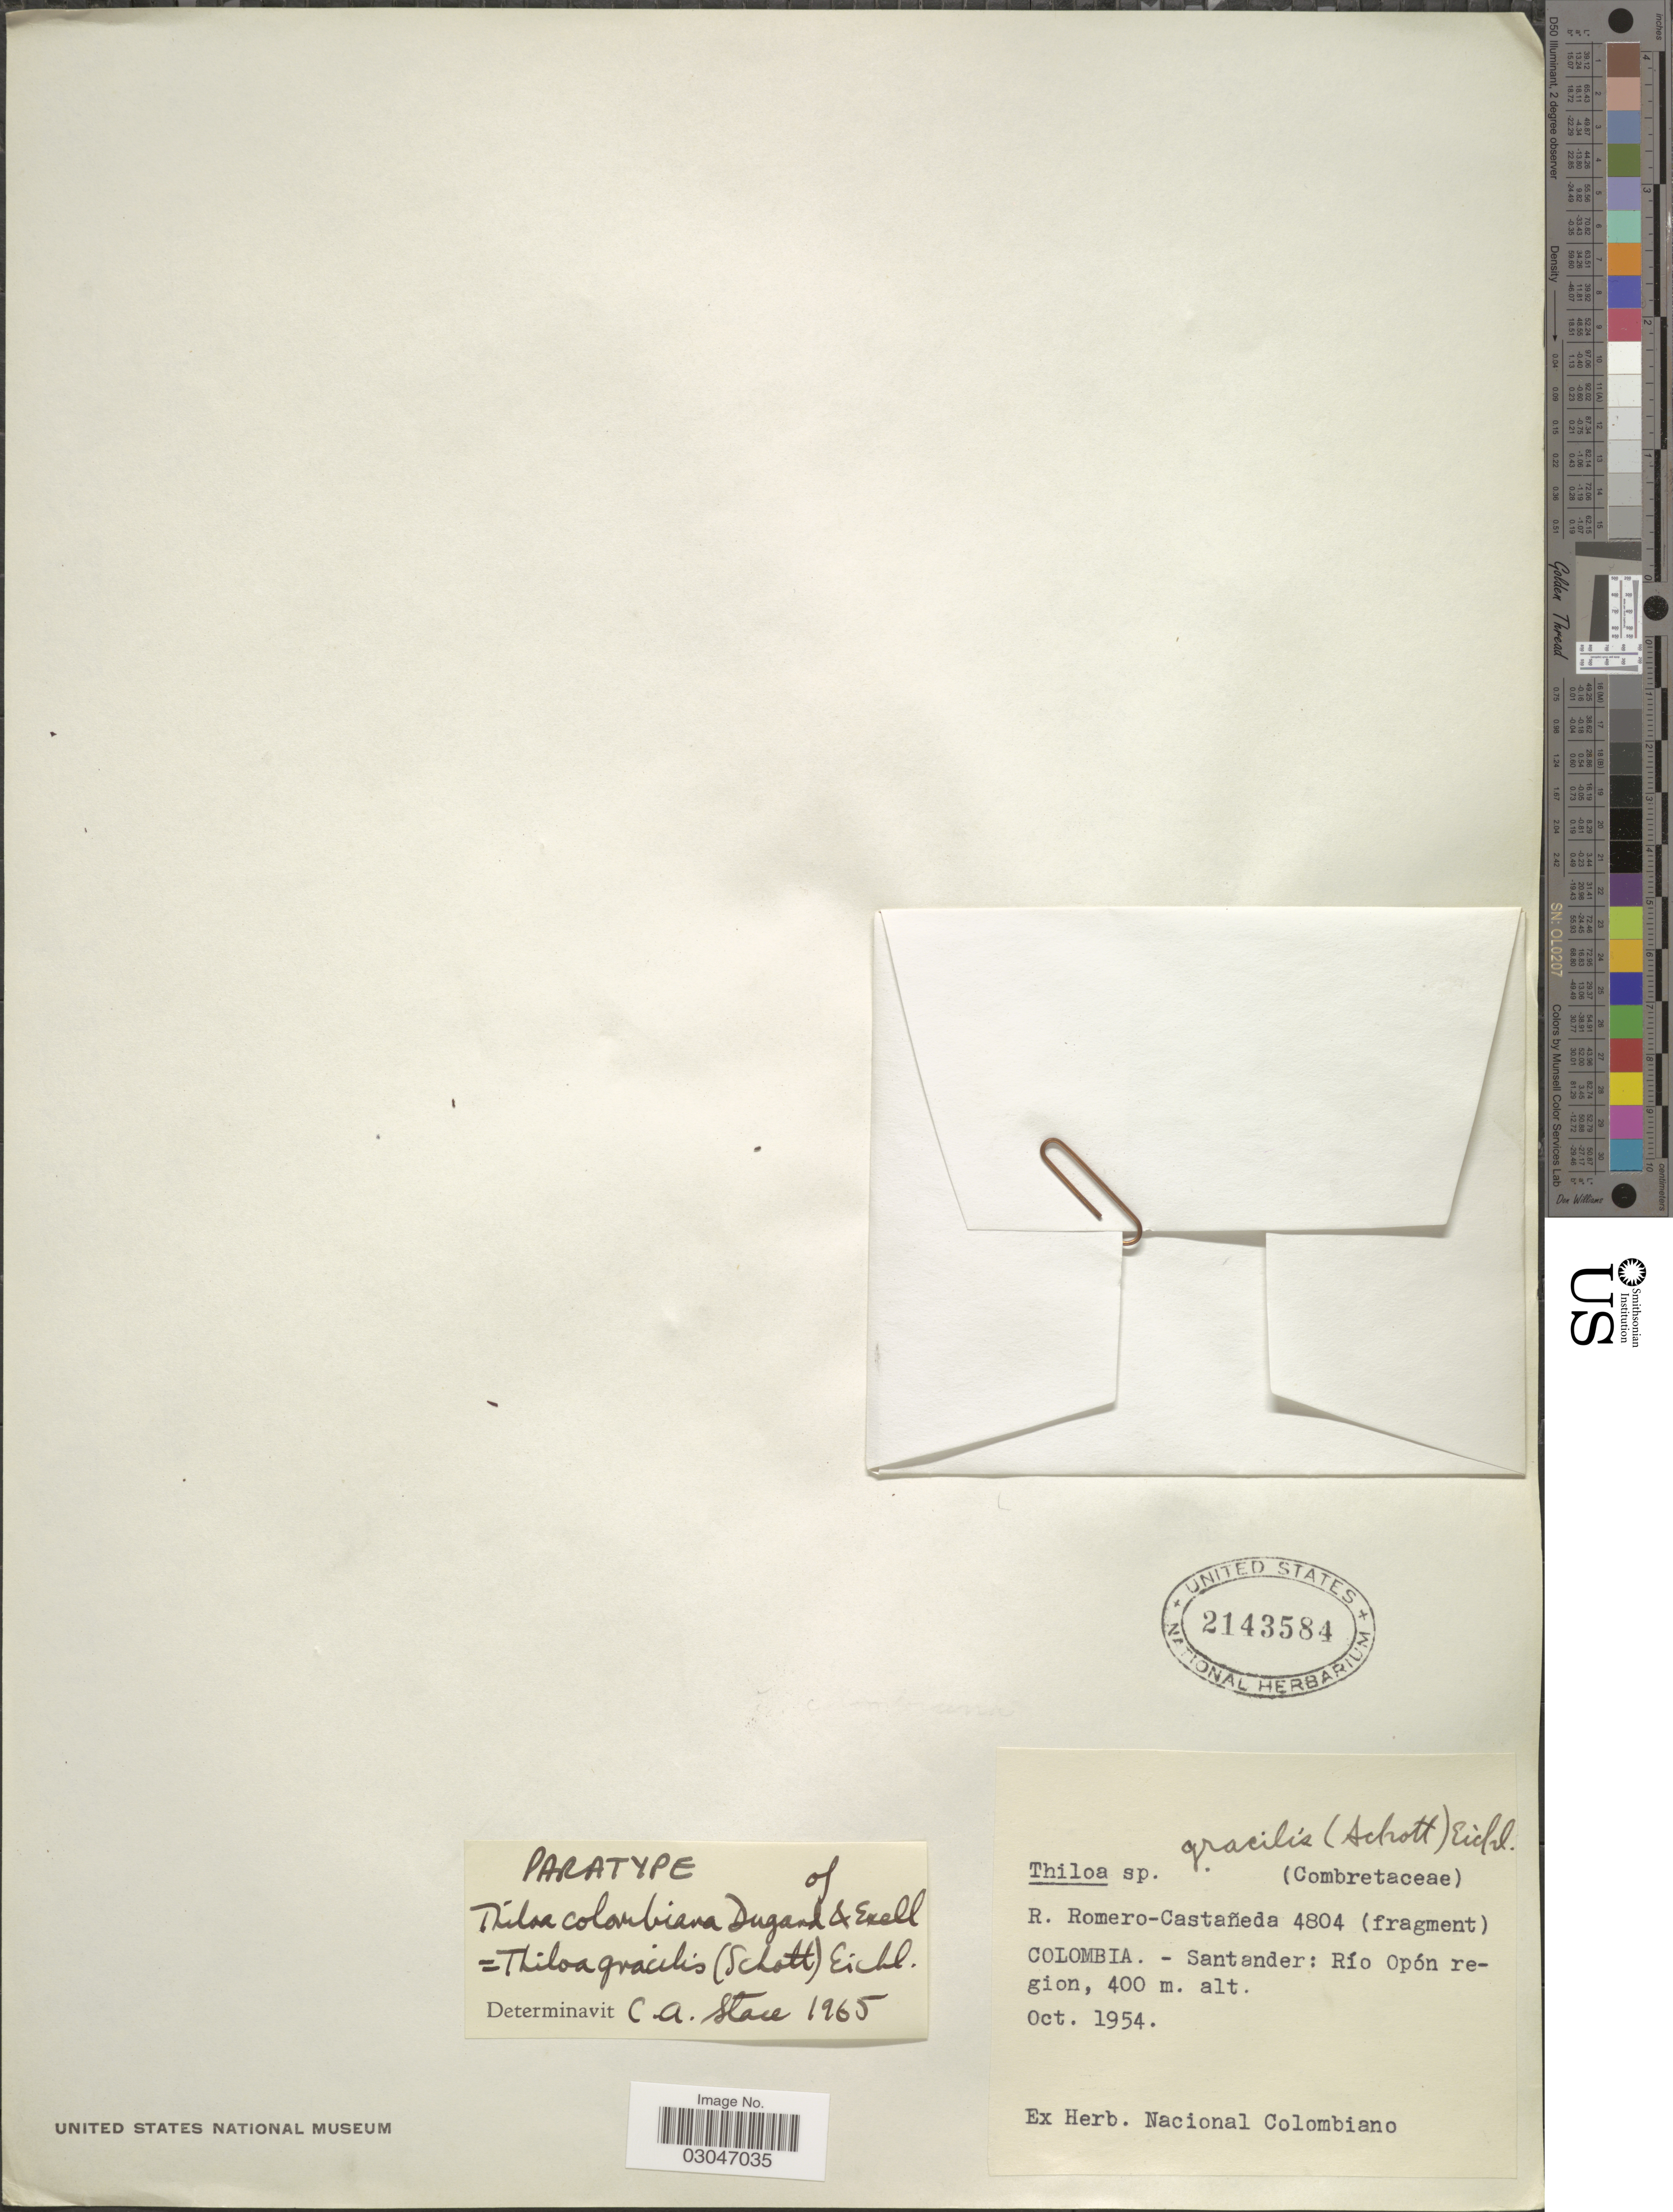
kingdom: Plantae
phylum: Tracheophyta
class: Magnoliopsida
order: Myrtales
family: Combretaceae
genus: Thiloa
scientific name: Thiloa gracilis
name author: (Schott) Eichler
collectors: R. Romero Castañeda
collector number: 4804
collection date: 1954-10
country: Colombia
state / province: Santander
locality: Río Opón region.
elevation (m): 400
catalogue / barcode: US 2143584